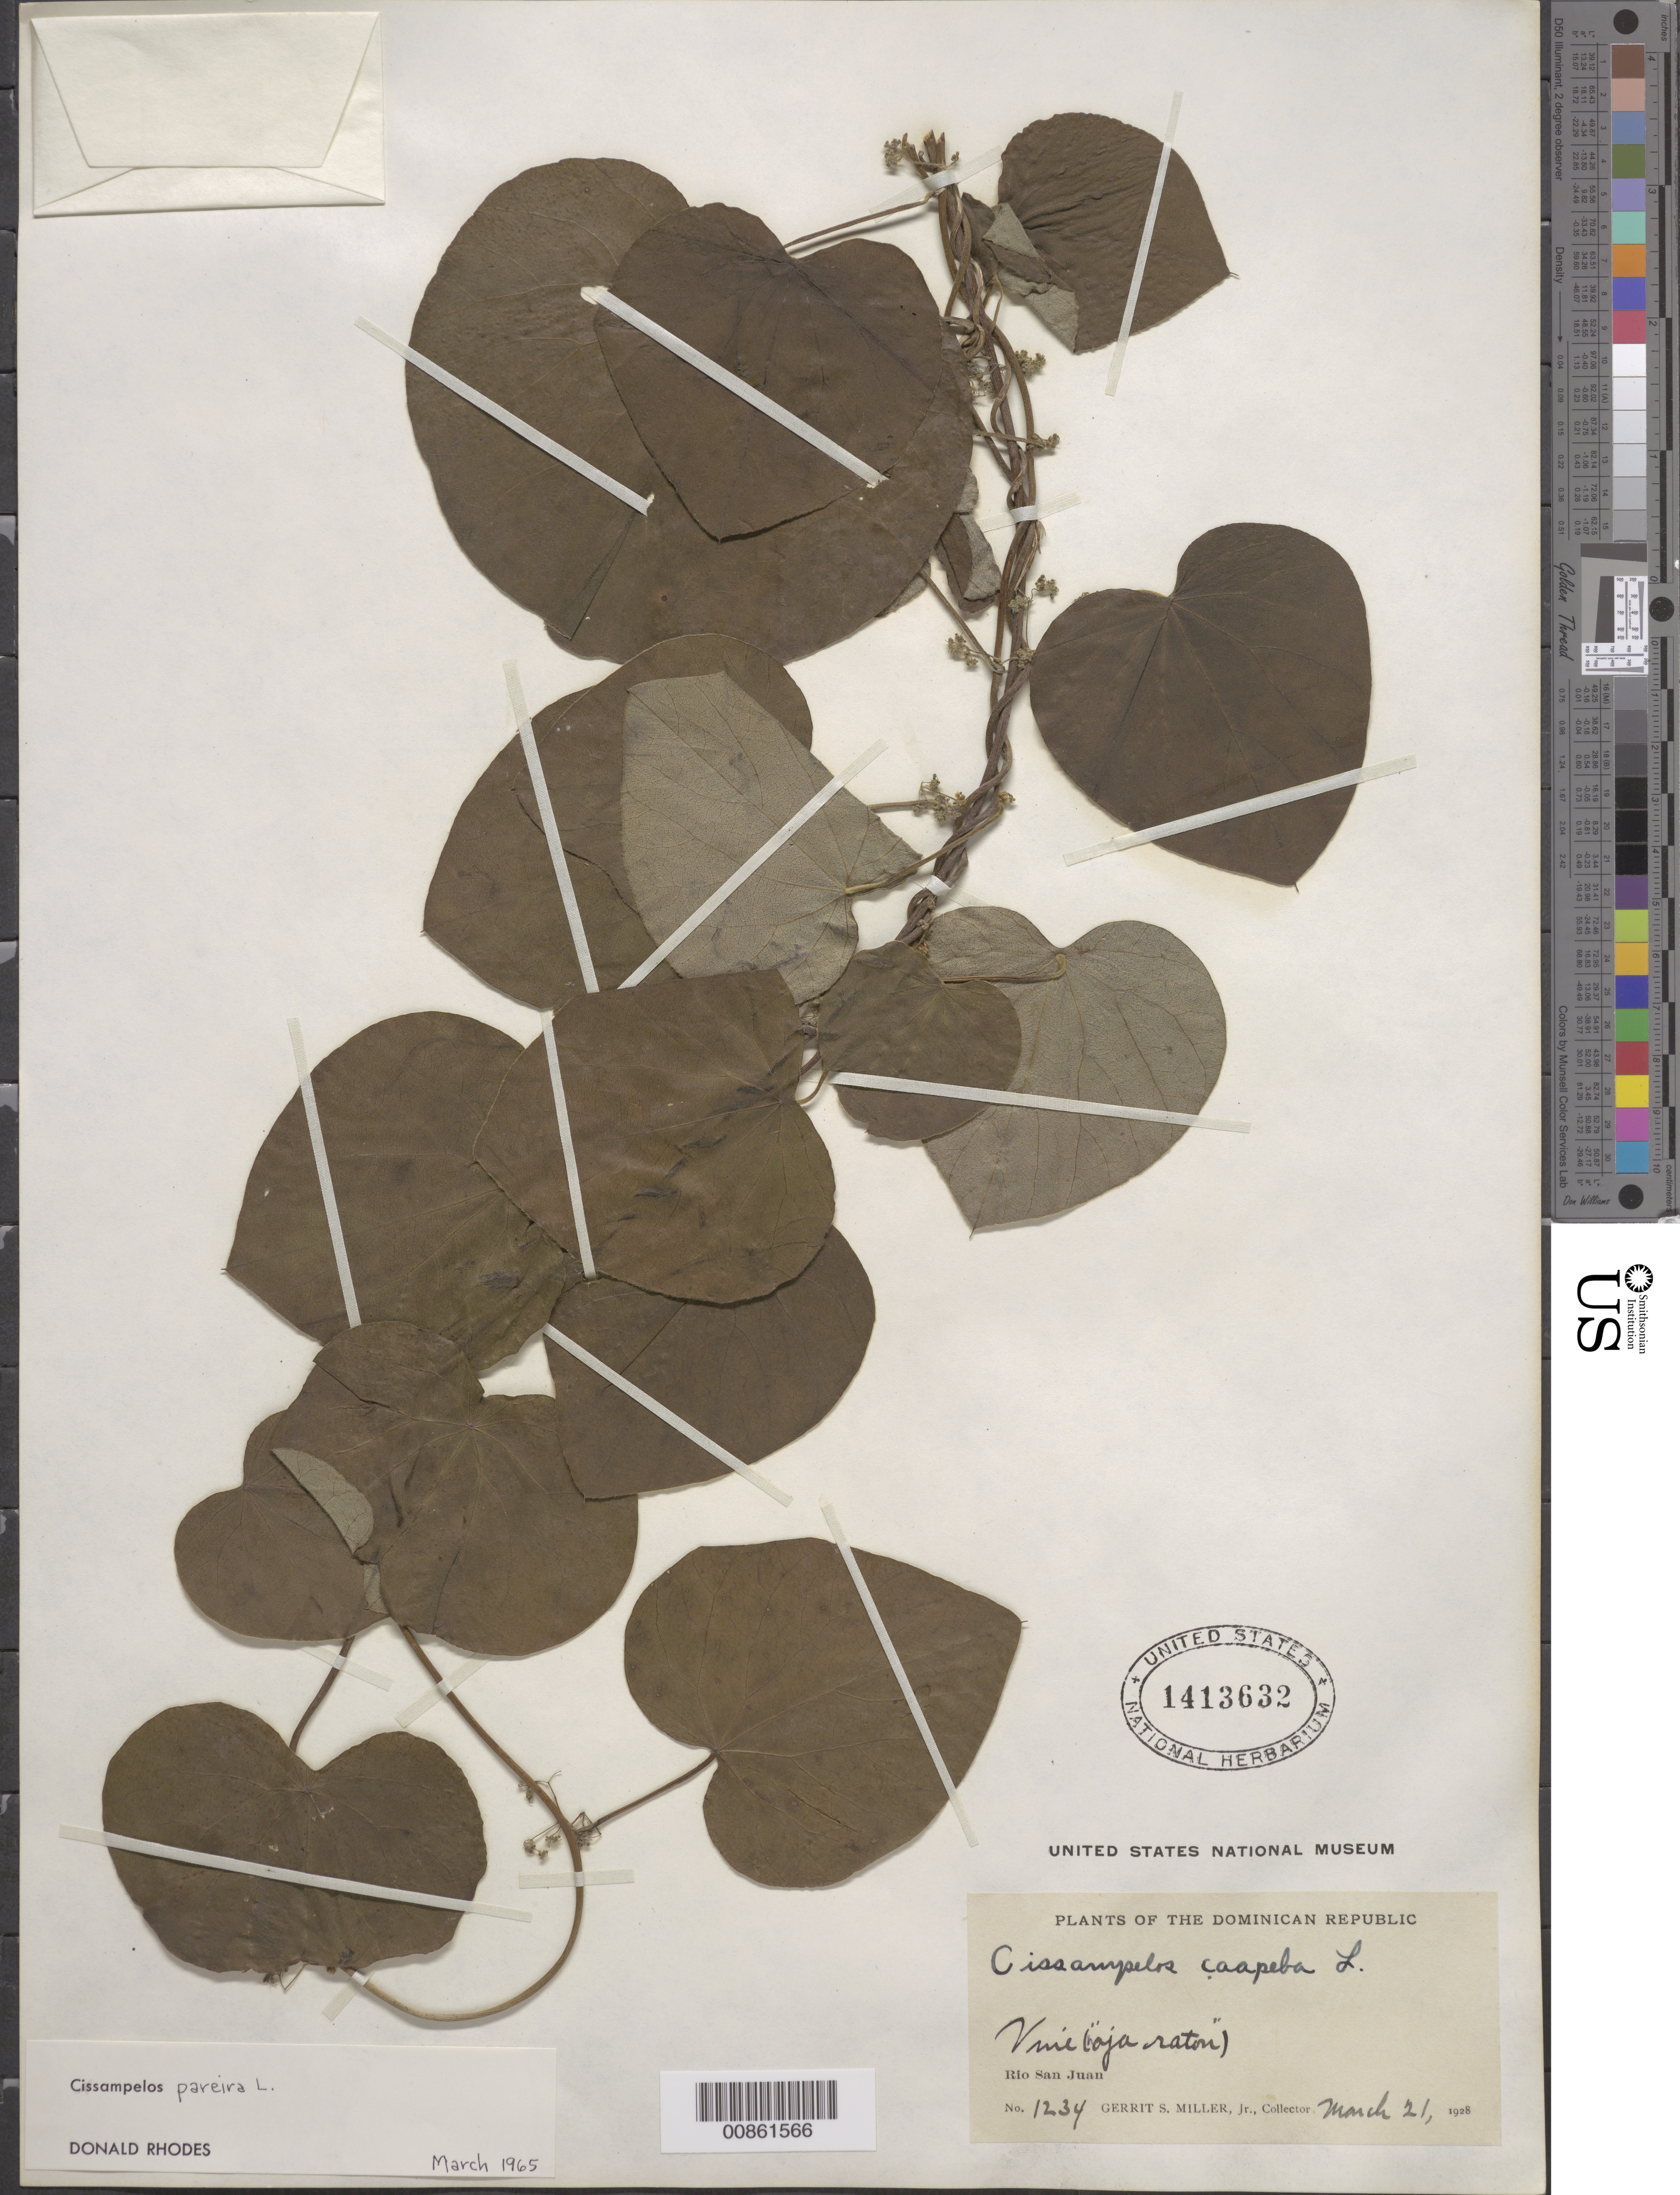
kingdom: Plantae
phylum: Tracheophyta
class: Magnoliopsida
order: Ranunculales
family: Menispermaceae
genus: Cissampelos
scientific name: Cissampelos pareira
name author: L.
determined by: Rhodes, D.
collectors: G. S. Miller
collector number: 1234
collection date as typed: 21 Mar 1928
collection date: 1928-03-21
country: Dominican Republic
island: Hispaniola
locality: Río San Juan.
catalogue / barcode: US 1413632